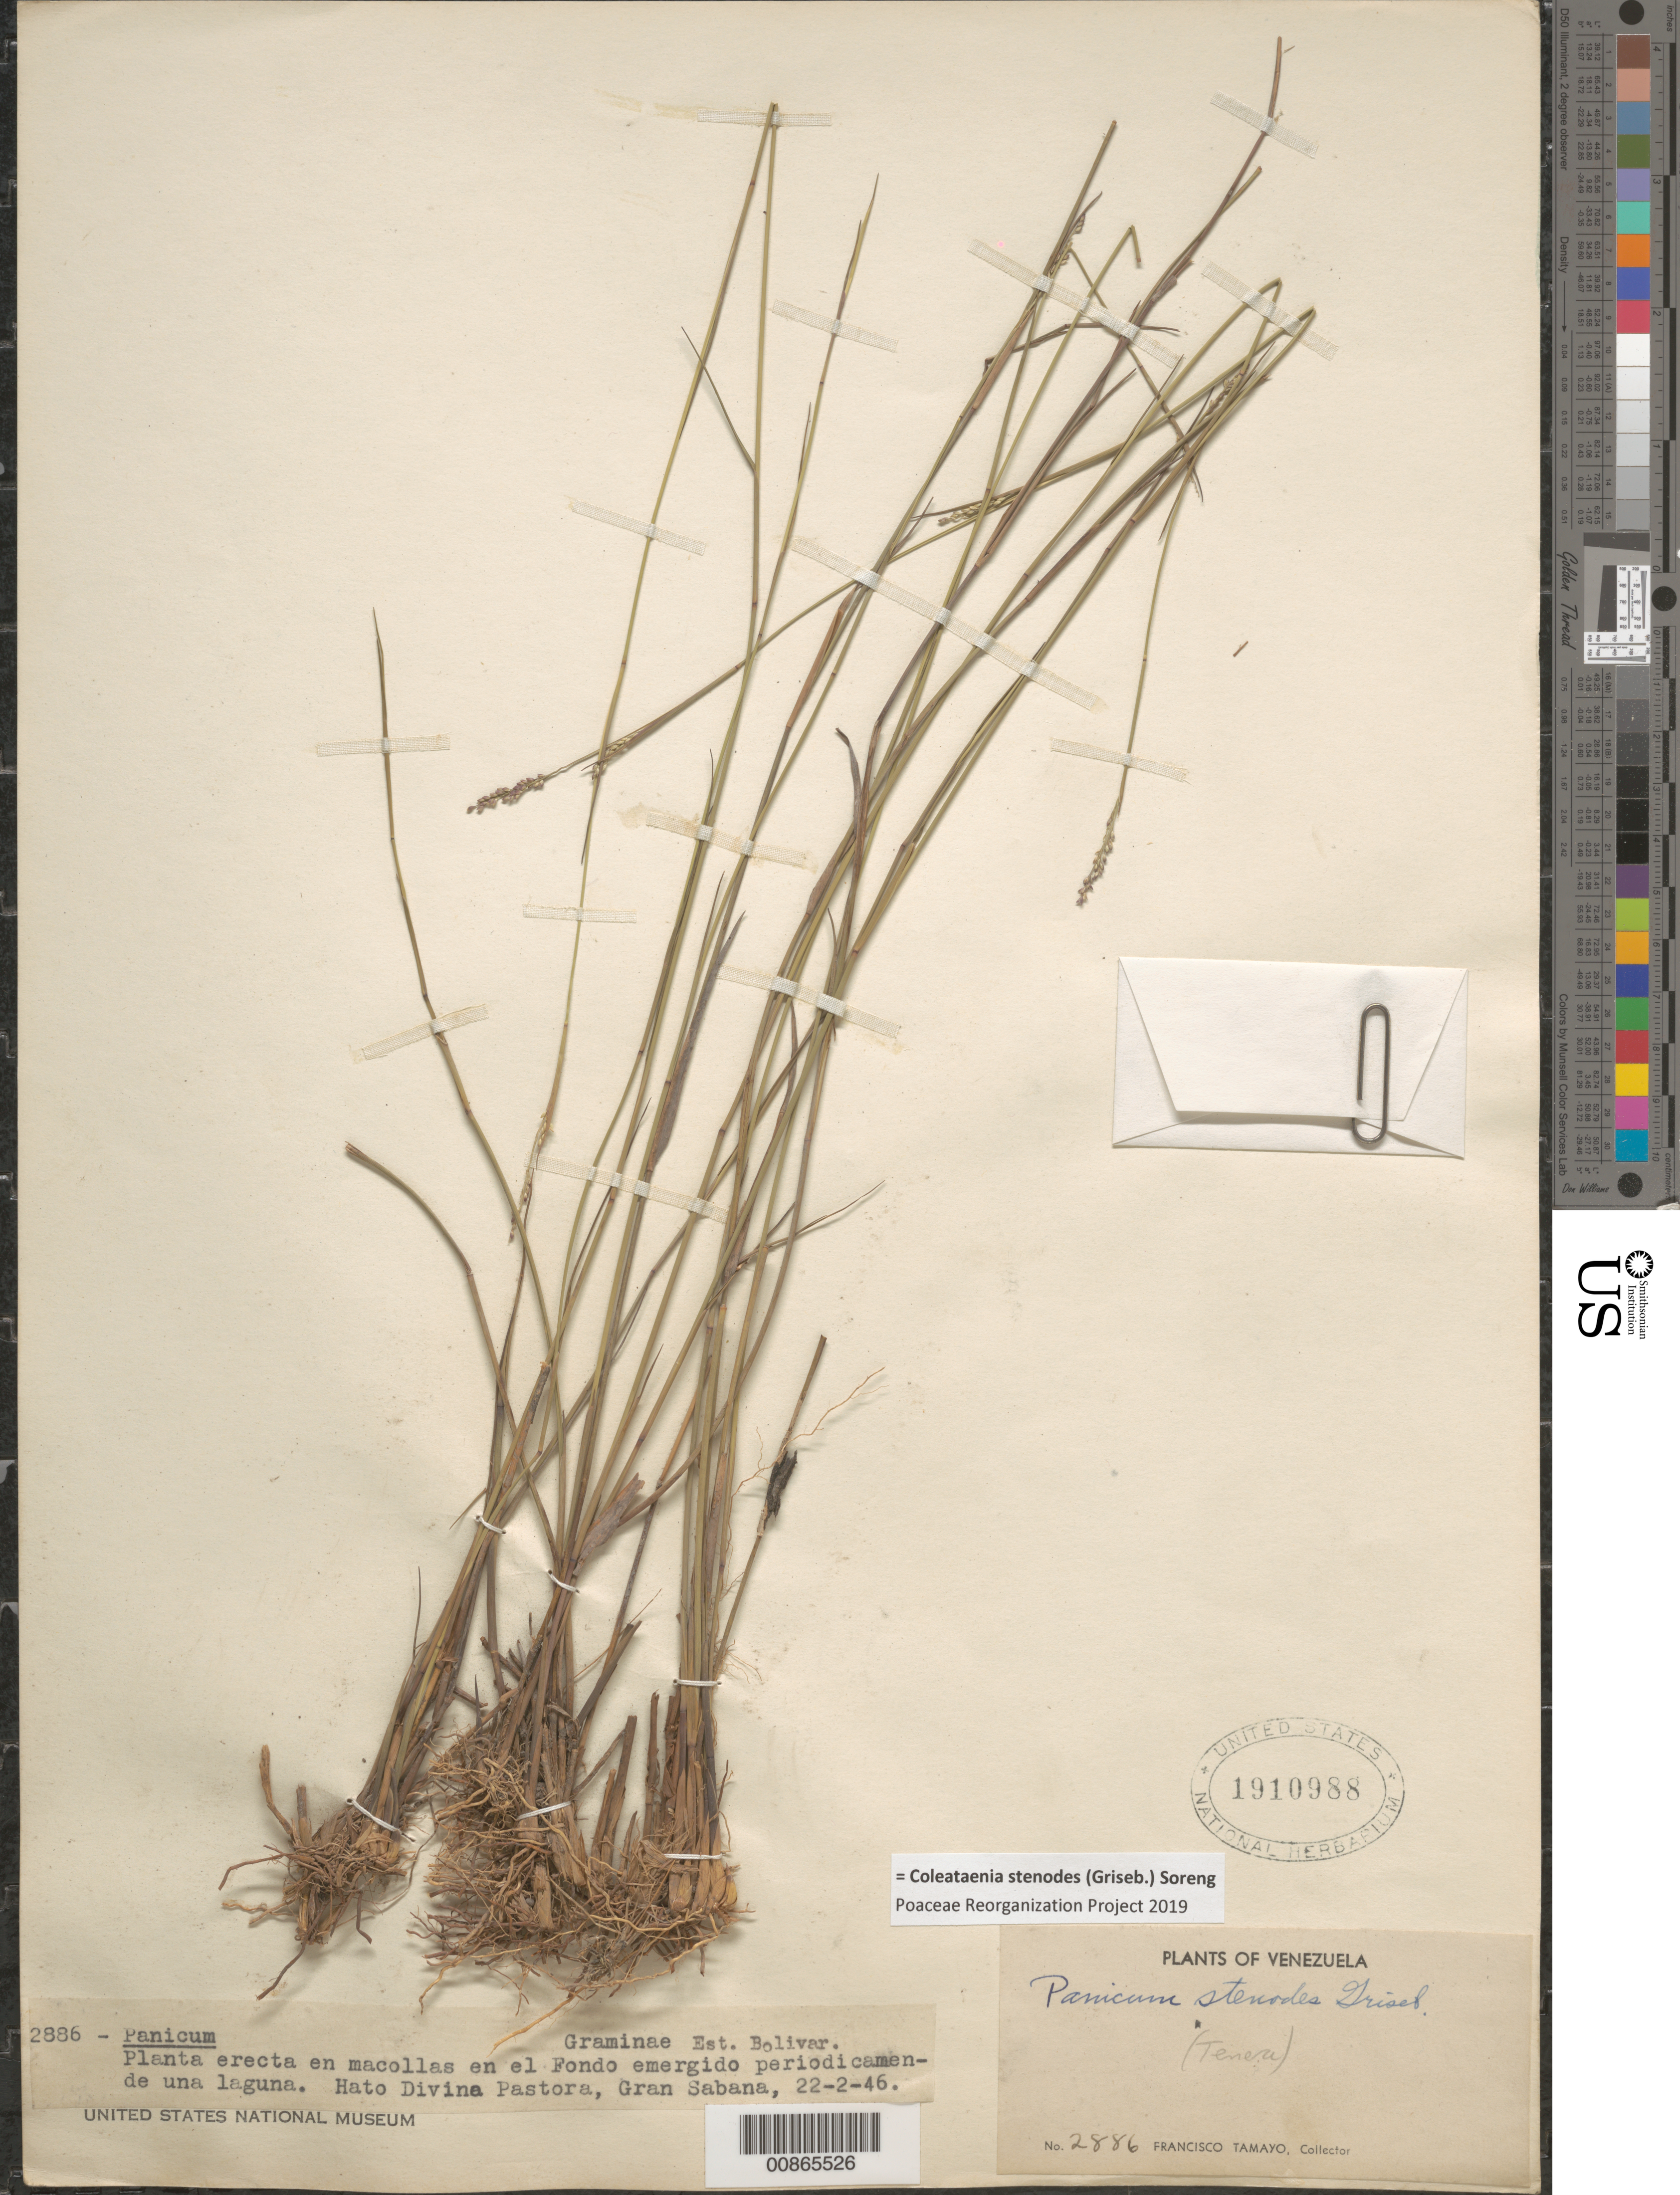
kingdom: Plantae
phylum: Tracheophyta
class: Liliopsida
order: Poales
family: Poaceae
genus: Panicum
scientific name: Panicum stenodes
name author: Griseb.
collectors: F. Tamayo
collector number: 2886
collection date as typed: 22-Feb-46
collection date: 1946-02-22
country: Venezuela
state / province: Bolívar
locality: Gran Sabana, Hato Divina Pastora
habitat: Fondo emergido periodicamente de una laguna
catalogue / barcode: US 1910988